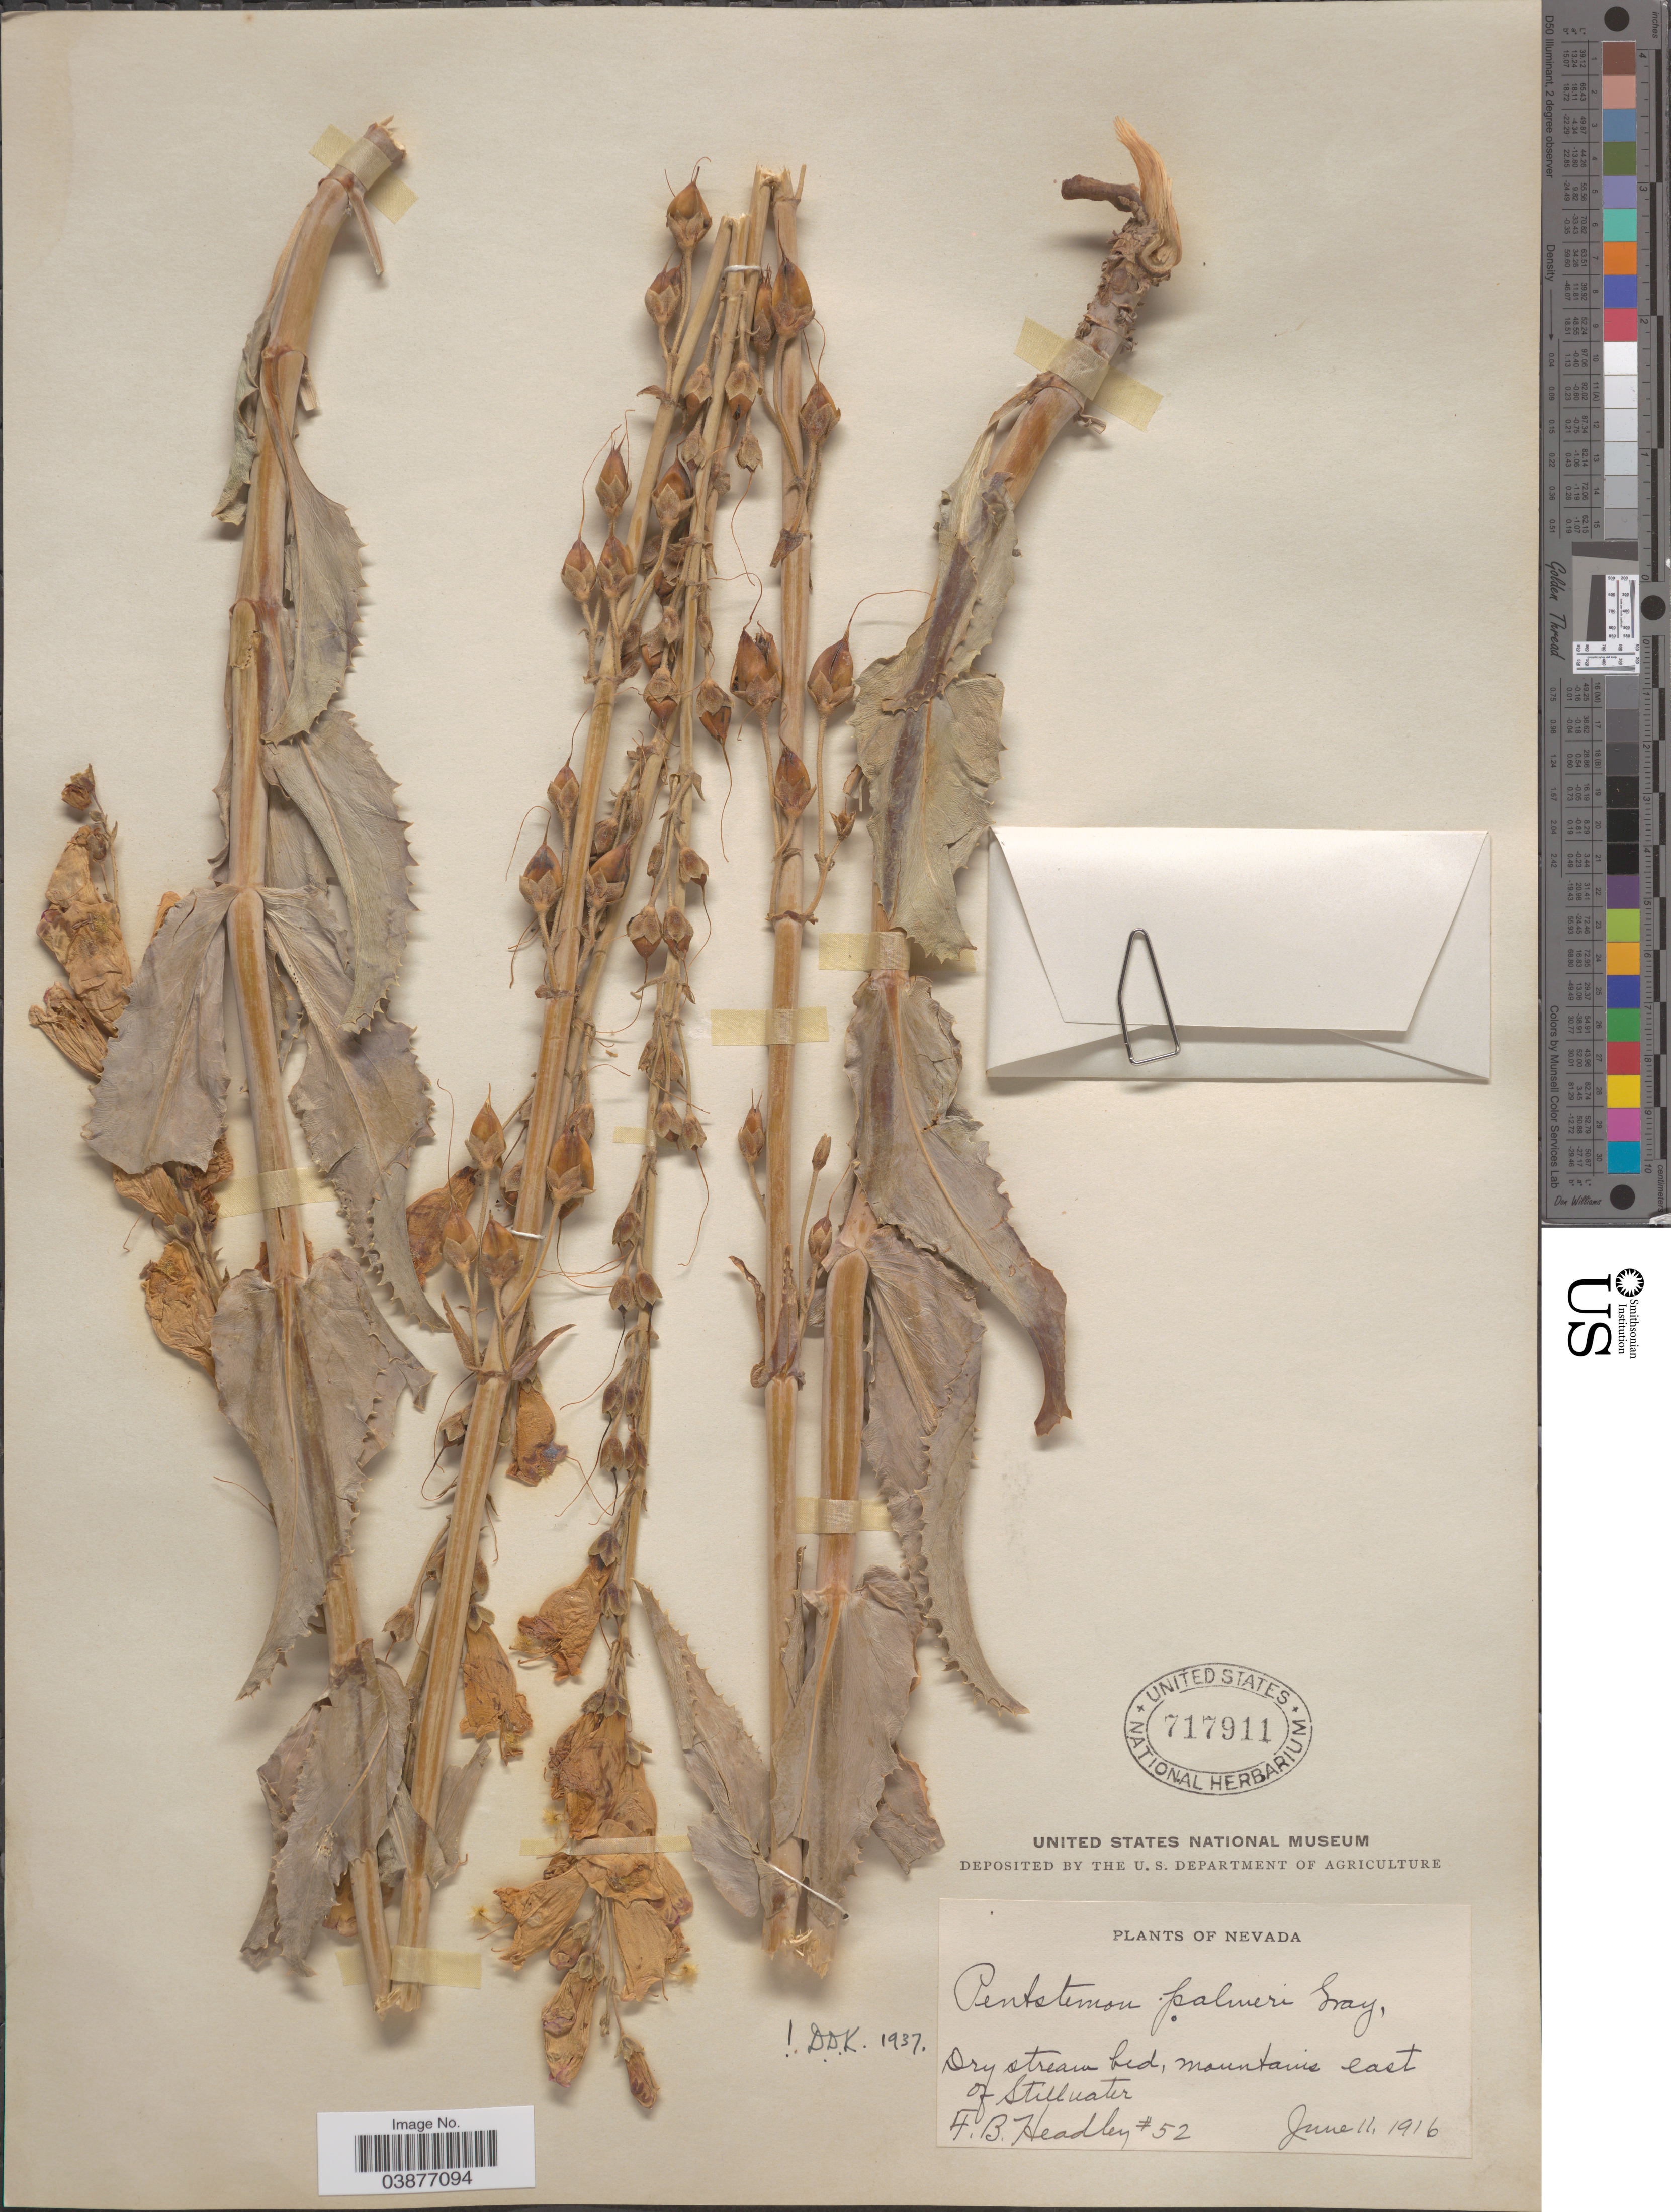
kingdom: Plantae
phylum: Tracheophyta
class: Magnoliopsida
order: Lamiales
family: Plantaginaceae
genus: Penstemon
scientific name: Penstemon palmeri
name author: A. Gray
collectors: F. B. Headley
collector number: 52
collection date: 1916-06-11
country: United States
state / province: Nevada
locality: Mountains east of Stillwater.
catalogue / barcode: US 717911